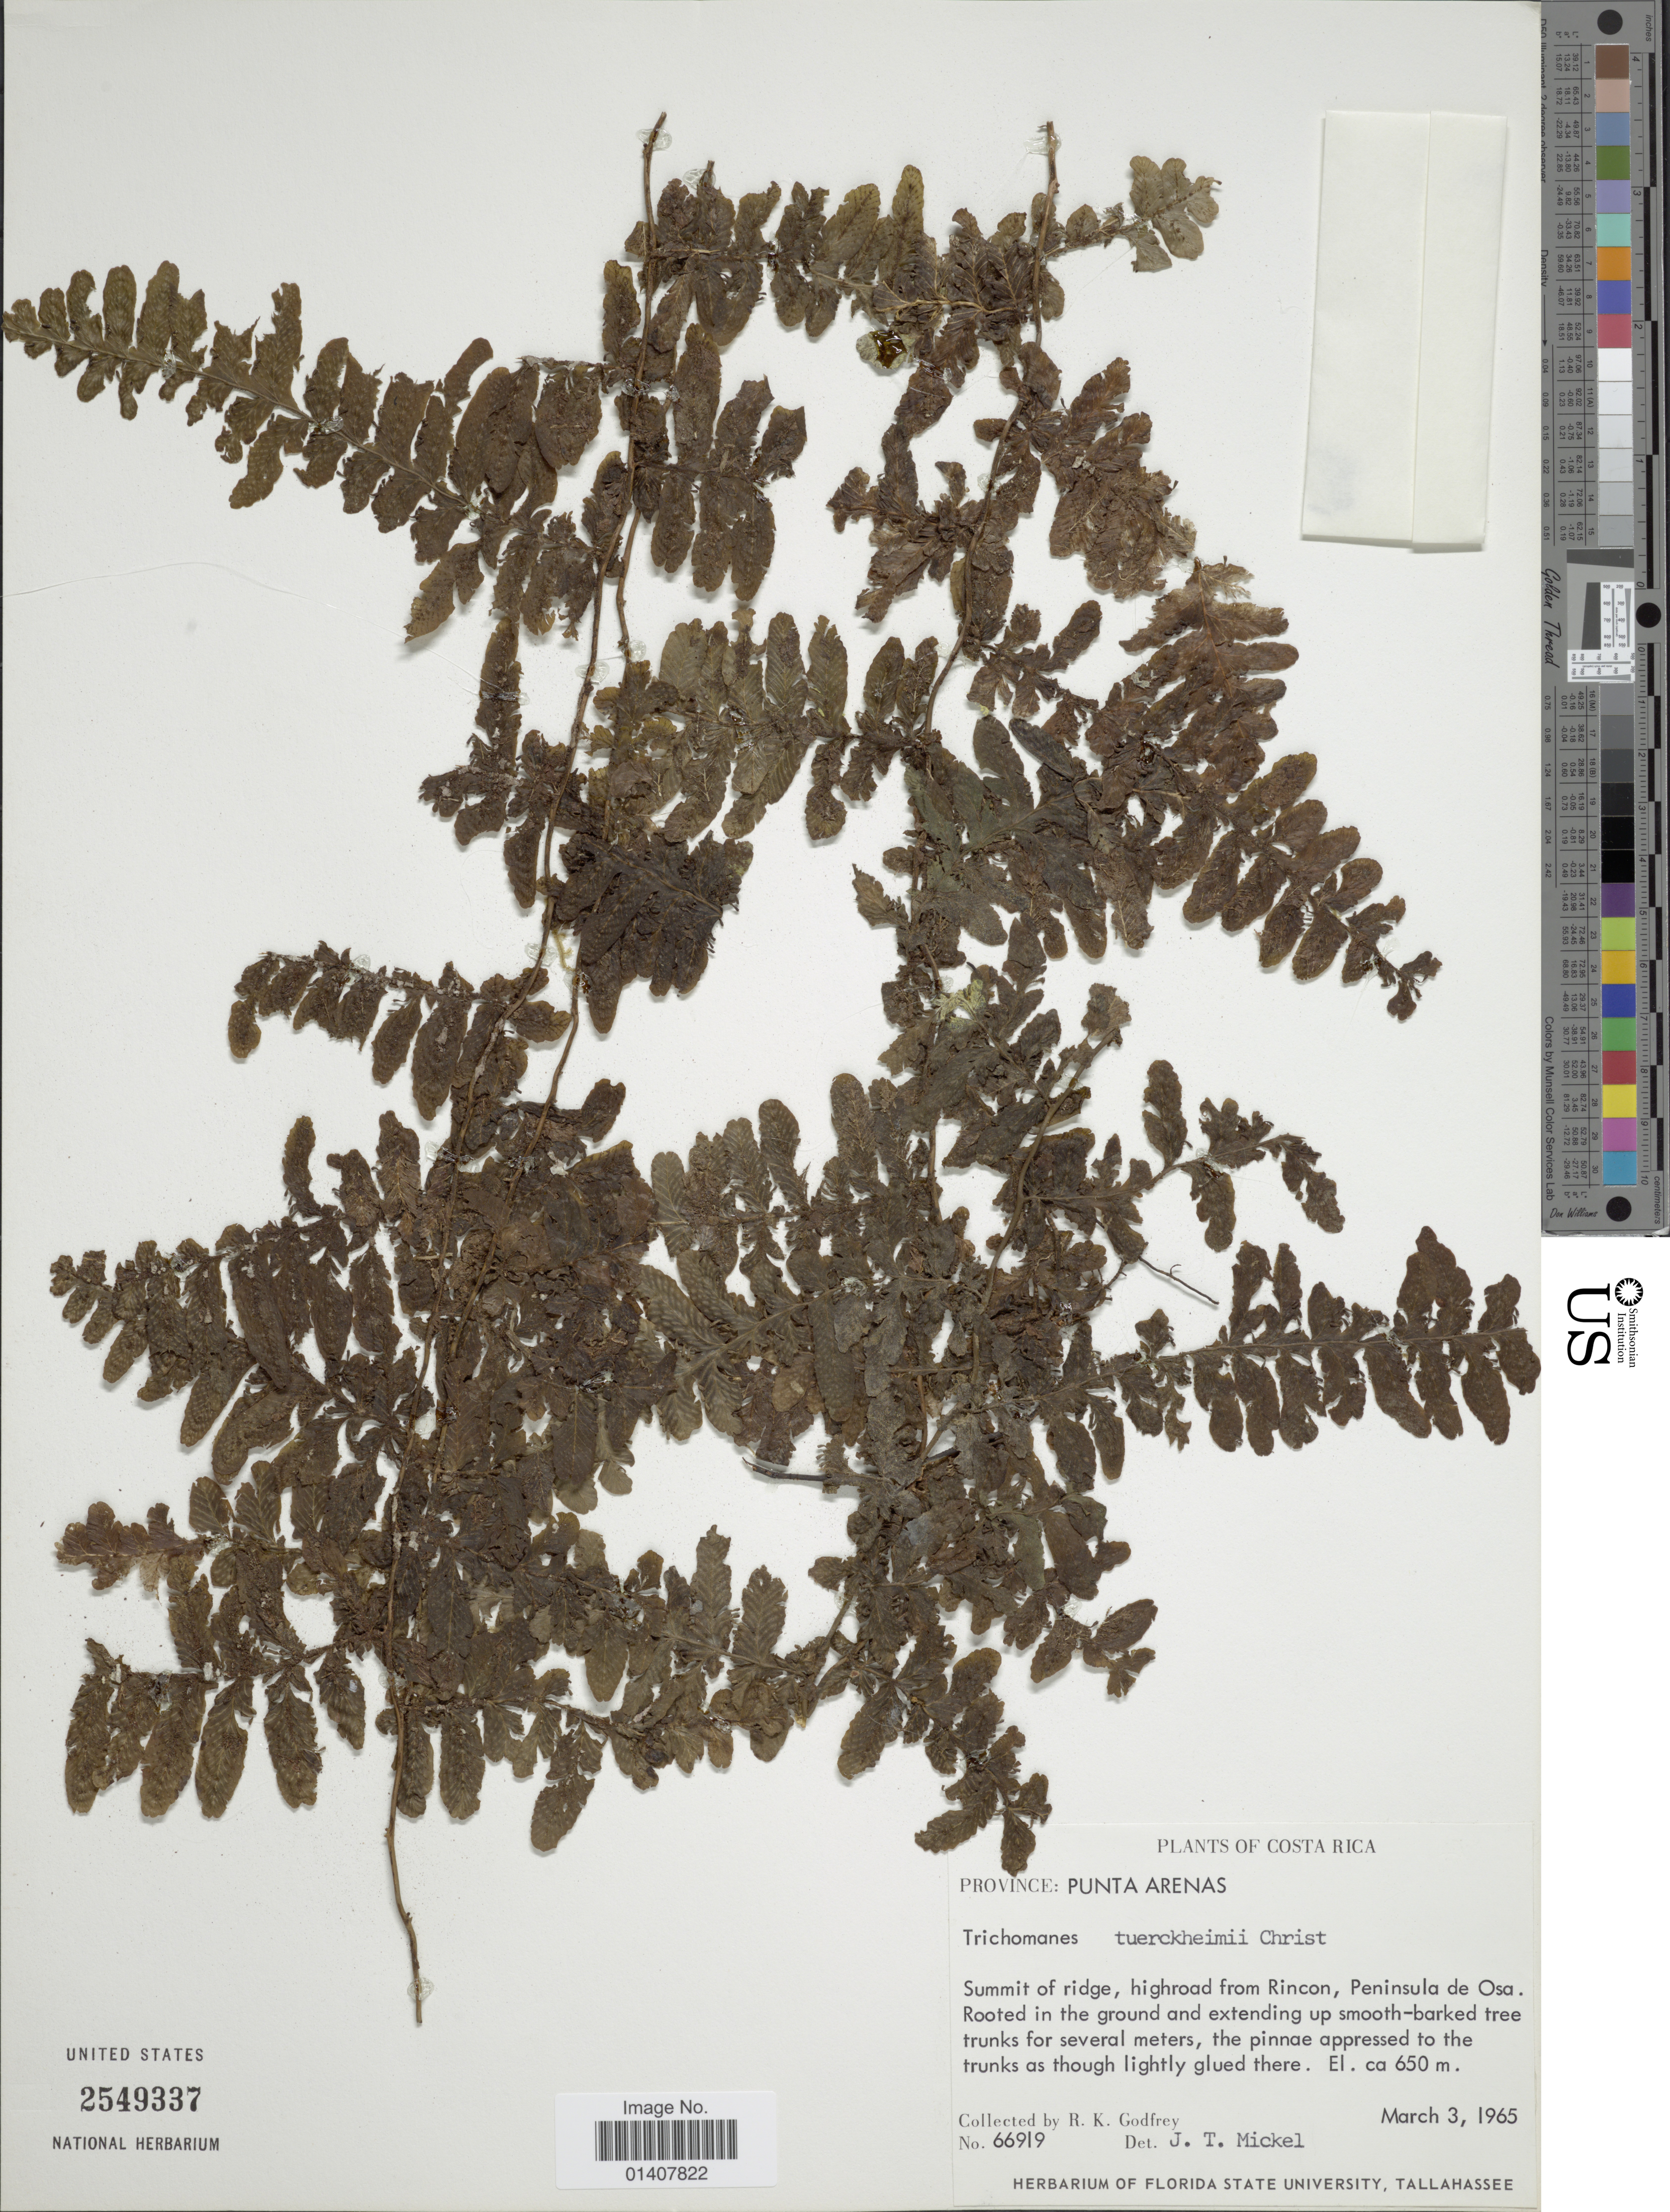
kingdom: Plantae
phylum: Tracheophyta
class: Polypodiopsida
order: Hymenophyllales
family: Hymenophyllaceae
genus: Trichomanes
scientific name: Trichomanes tuerckheimii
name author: Christ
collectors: R. K. Godfrey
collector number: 66919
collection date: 1965-03-03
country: Costa Rica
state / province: Puntarenas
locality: Province: Punta Arenas, summit of ridge, highroad from Rincon, peninsula de Osa, Rooted in the ground and extending up smooth-barked tree trunks for several meters,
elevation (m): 650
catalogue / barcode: US 2549337